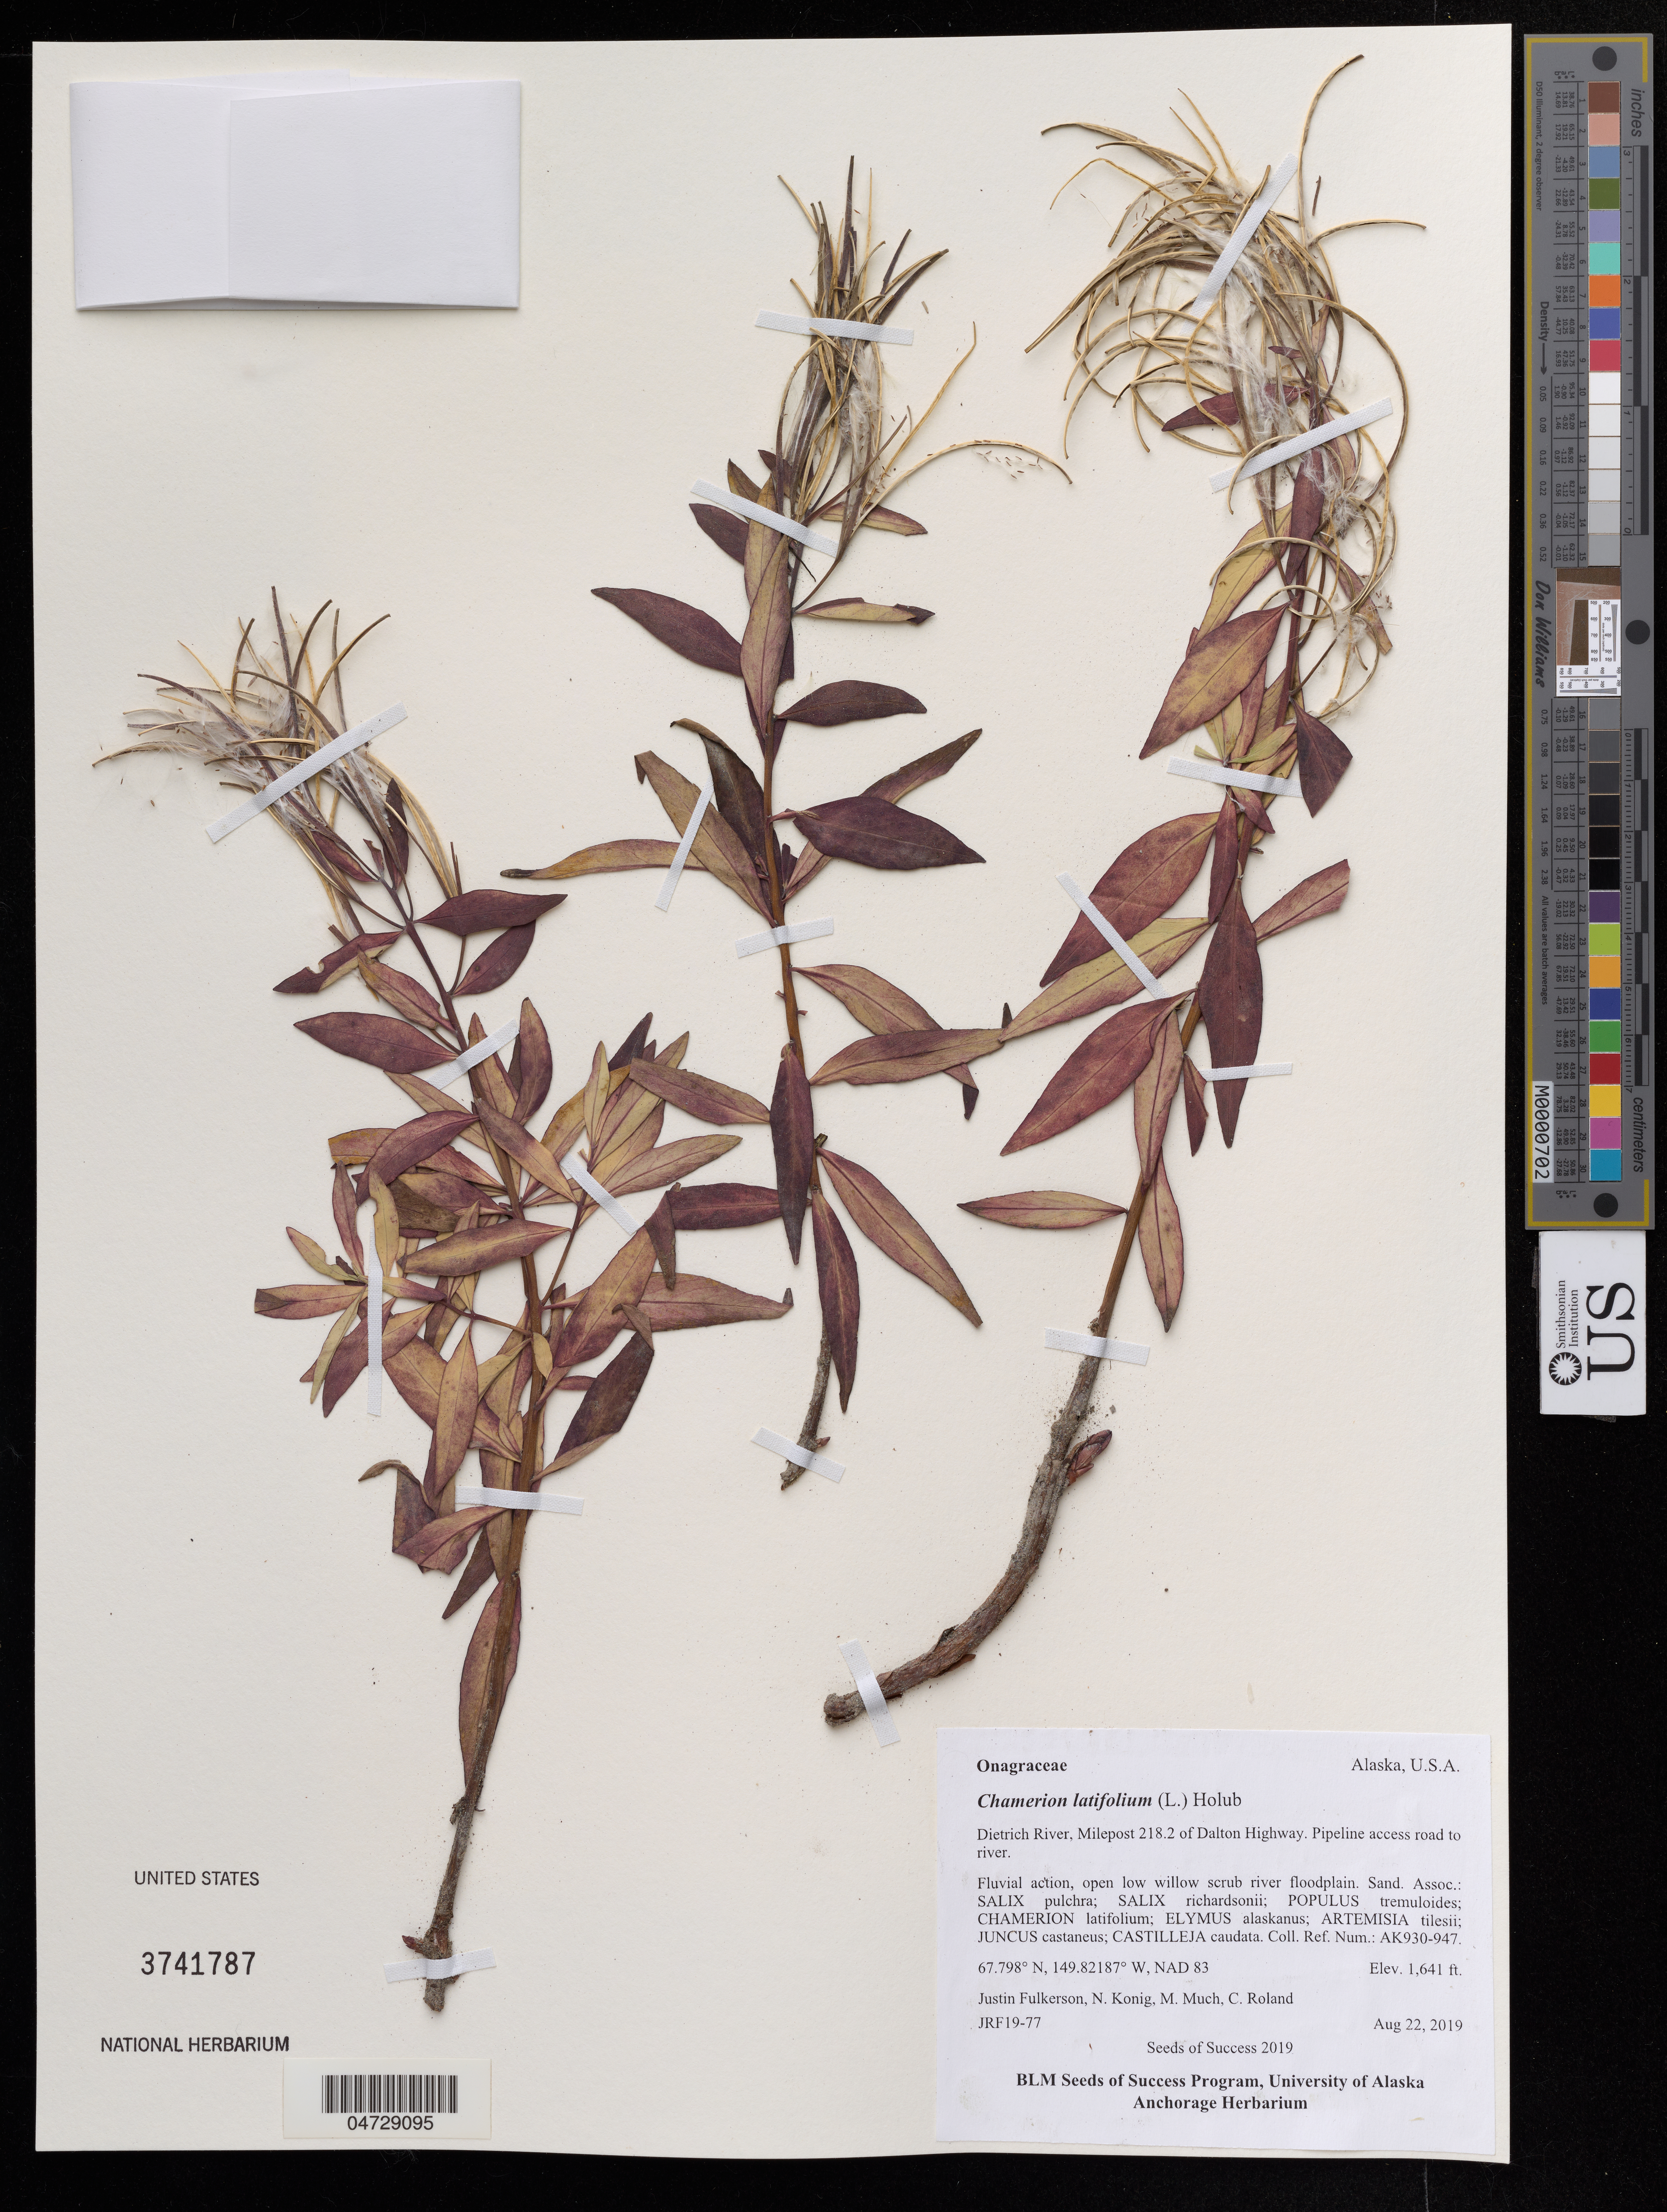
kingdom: Plantae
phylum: Tracheophyta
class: Magnoliopsida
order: Myrtales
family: Onagraceae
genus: Chamerion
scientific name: Chamerion latifolium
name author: (L.) Holub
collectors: J. Fulkerson, N. Konig & C. Roland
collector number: JRF19-77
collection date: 2019-08-22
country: United States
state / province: Alaska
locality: Dietrich River, Milepost 218.2 of Dalton Highway.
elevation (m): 500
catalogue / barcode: US 3741787